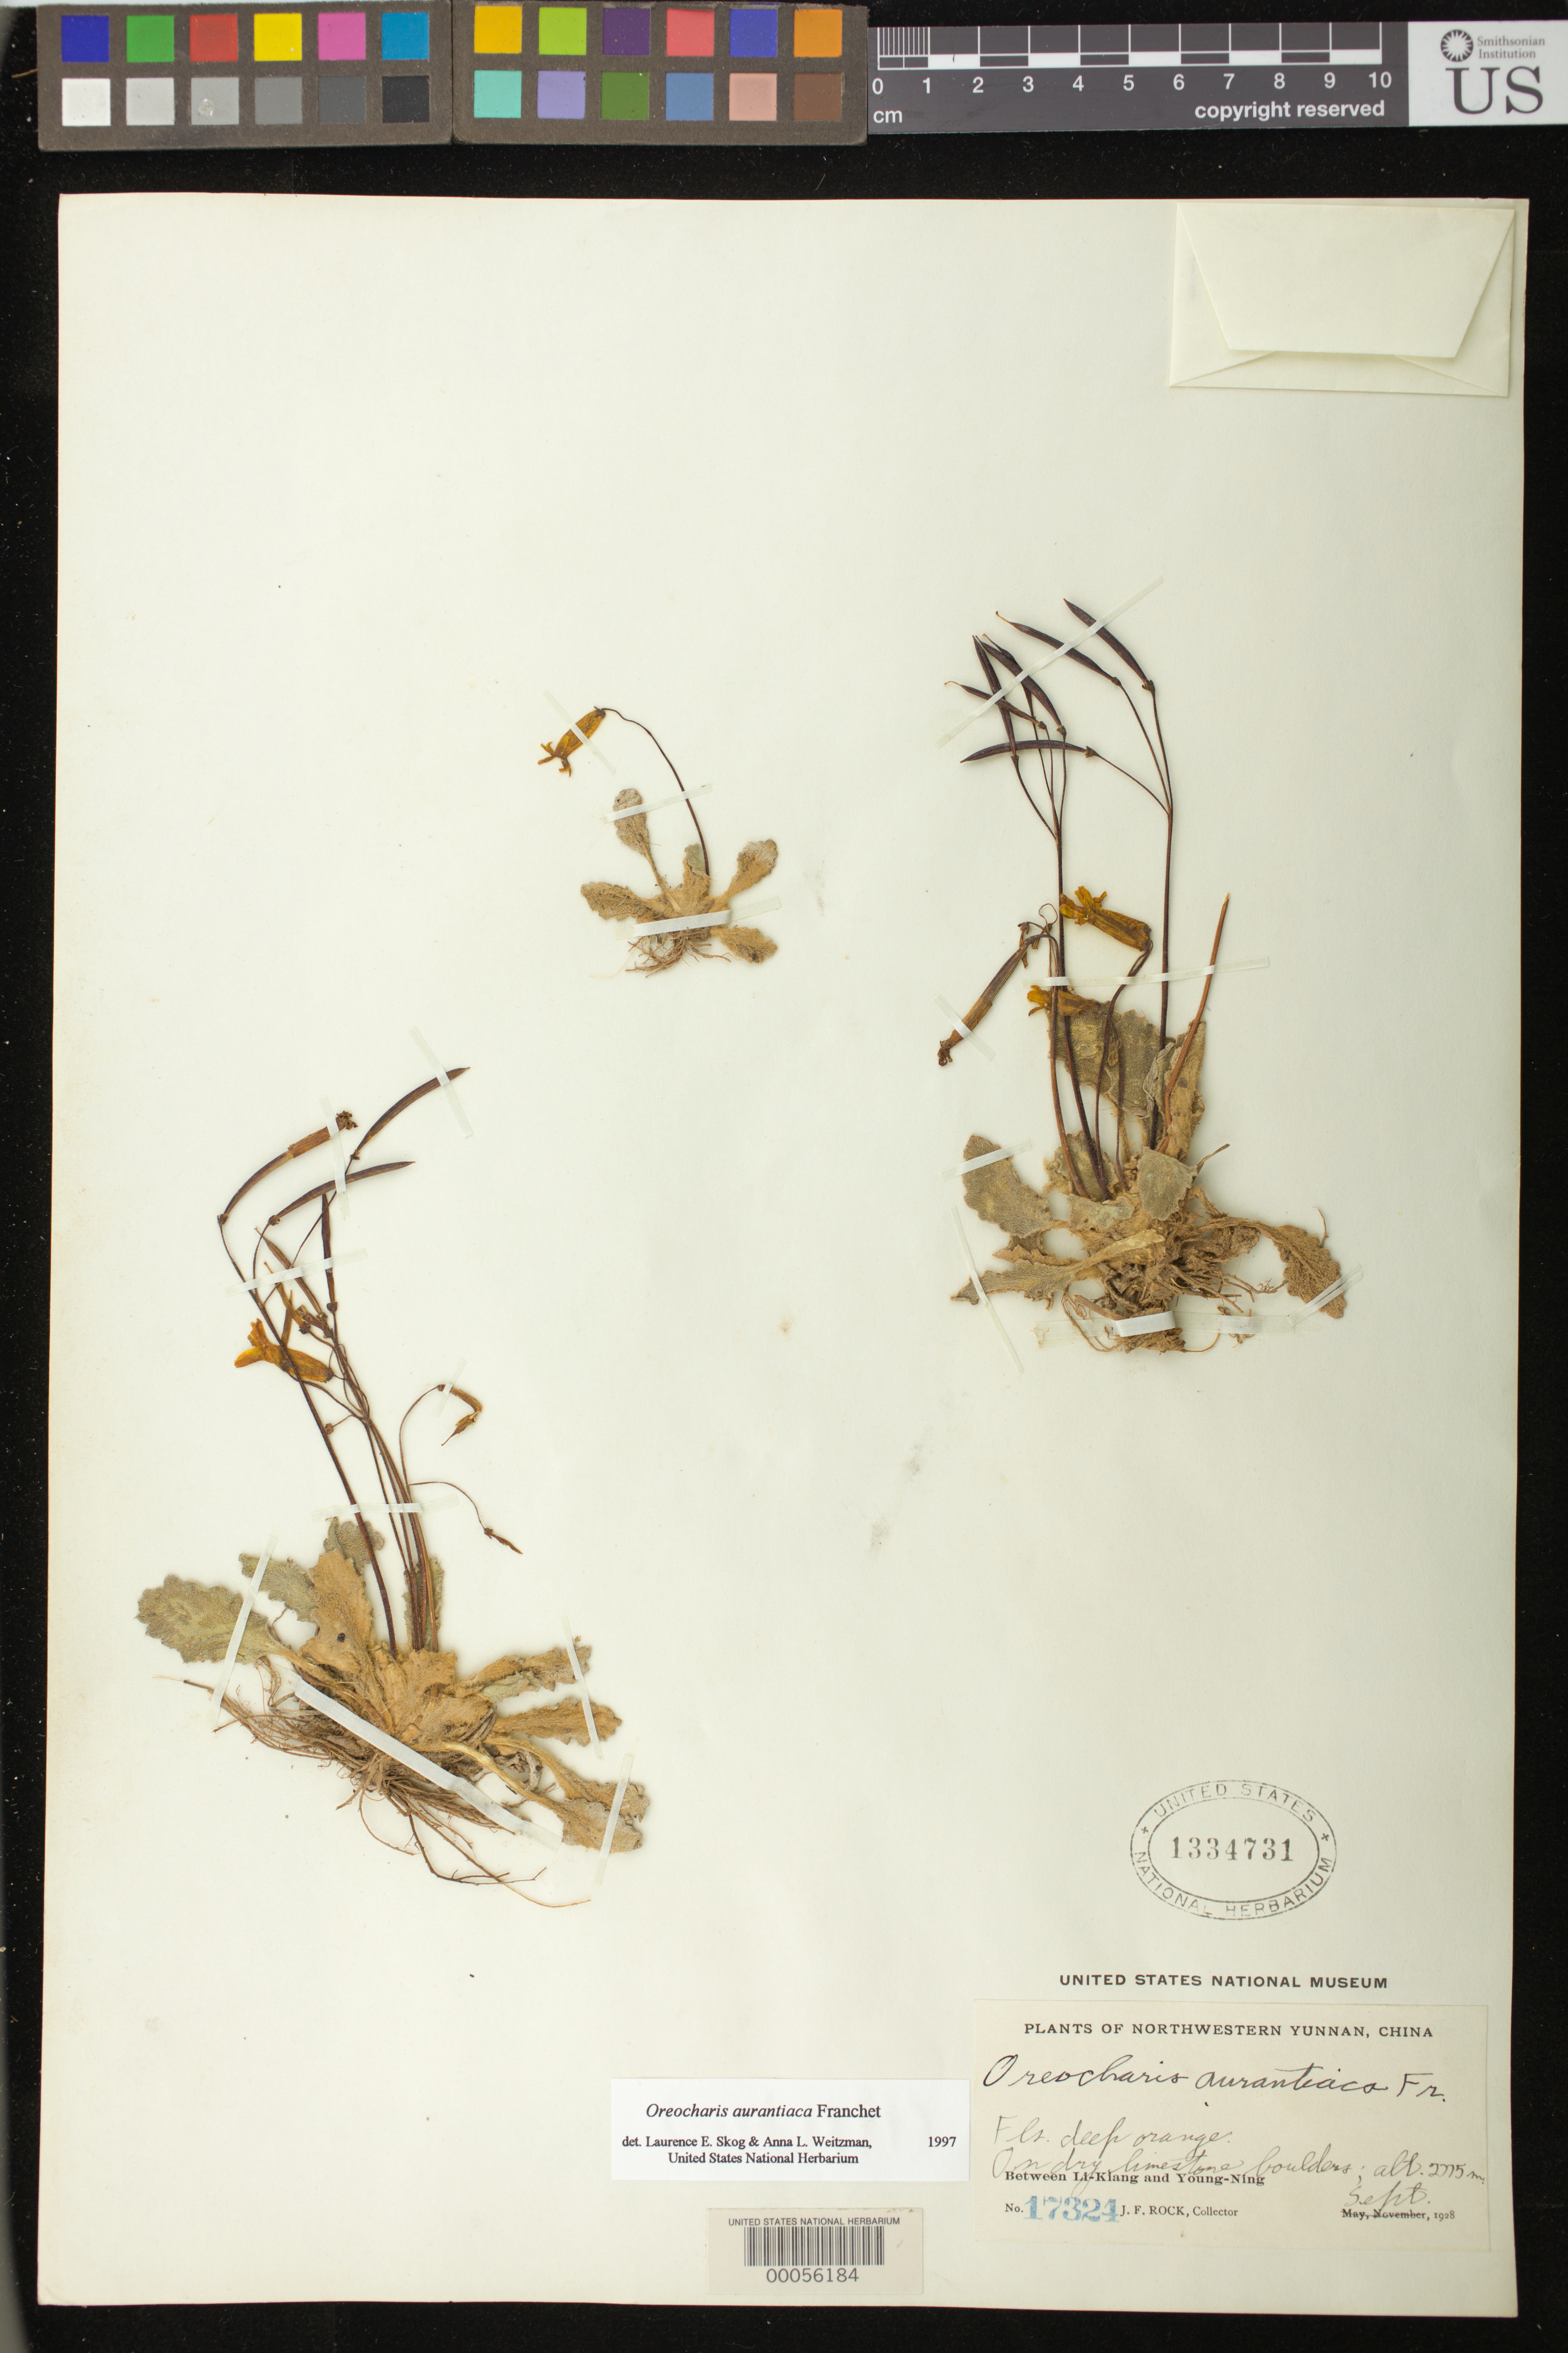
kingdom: Plantae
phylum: Tracheophyta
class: Magnoliopsida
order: Lamiales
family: Gesneriaceae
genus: Oreocharis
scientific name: Oreocharis aurantiaca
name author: Franch.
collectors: J. F. Rock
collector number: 17324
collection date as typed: Sep 1928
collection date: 1928-09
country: China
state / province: Yunnan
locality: Between li-kiang and young-ning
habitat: On limestone boulders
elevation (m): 2775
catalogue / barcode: US 1334731